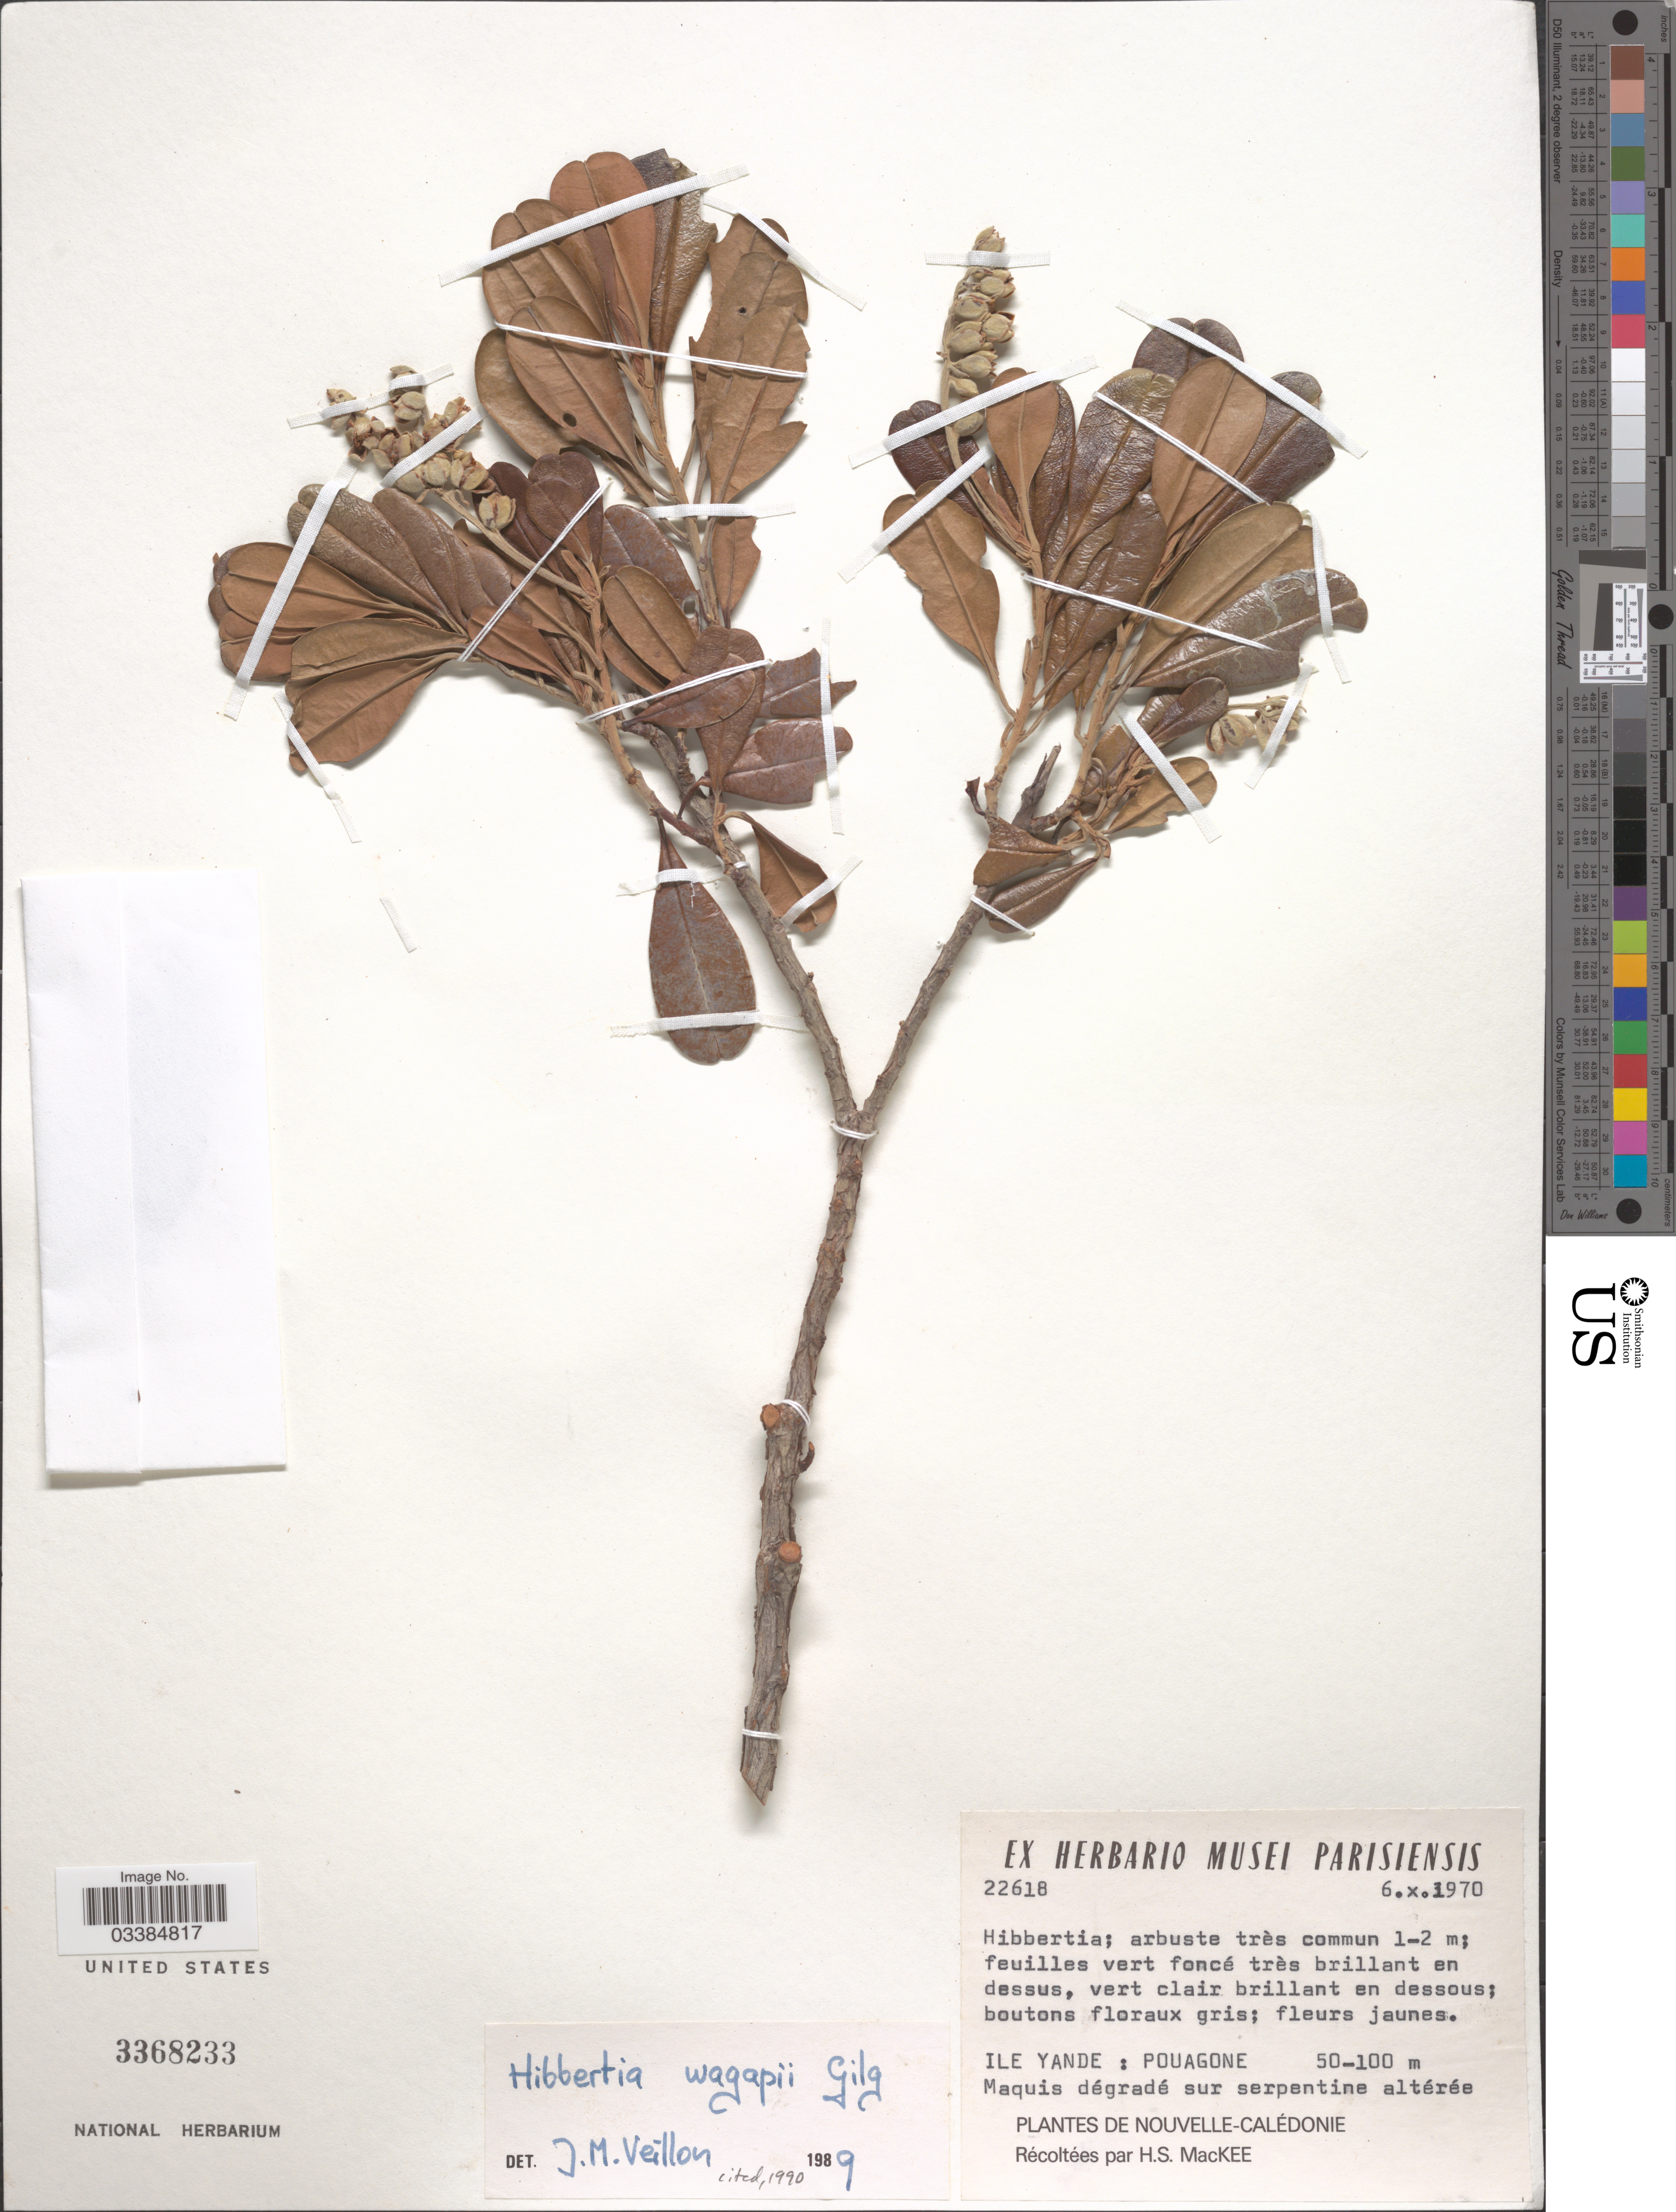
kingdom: Plantae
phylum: Tracheophyta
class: Magnoliopsida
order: Dilleniales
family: Dilleniaceae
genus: Hibbertia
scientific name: Hibbertia wagapii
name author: Gilg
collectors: H. S. MacKee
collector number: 22618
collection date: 1970-10-06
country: New Caledonia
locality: Ile Yande: Pouagone.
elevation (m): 50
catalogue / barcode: US 3368233